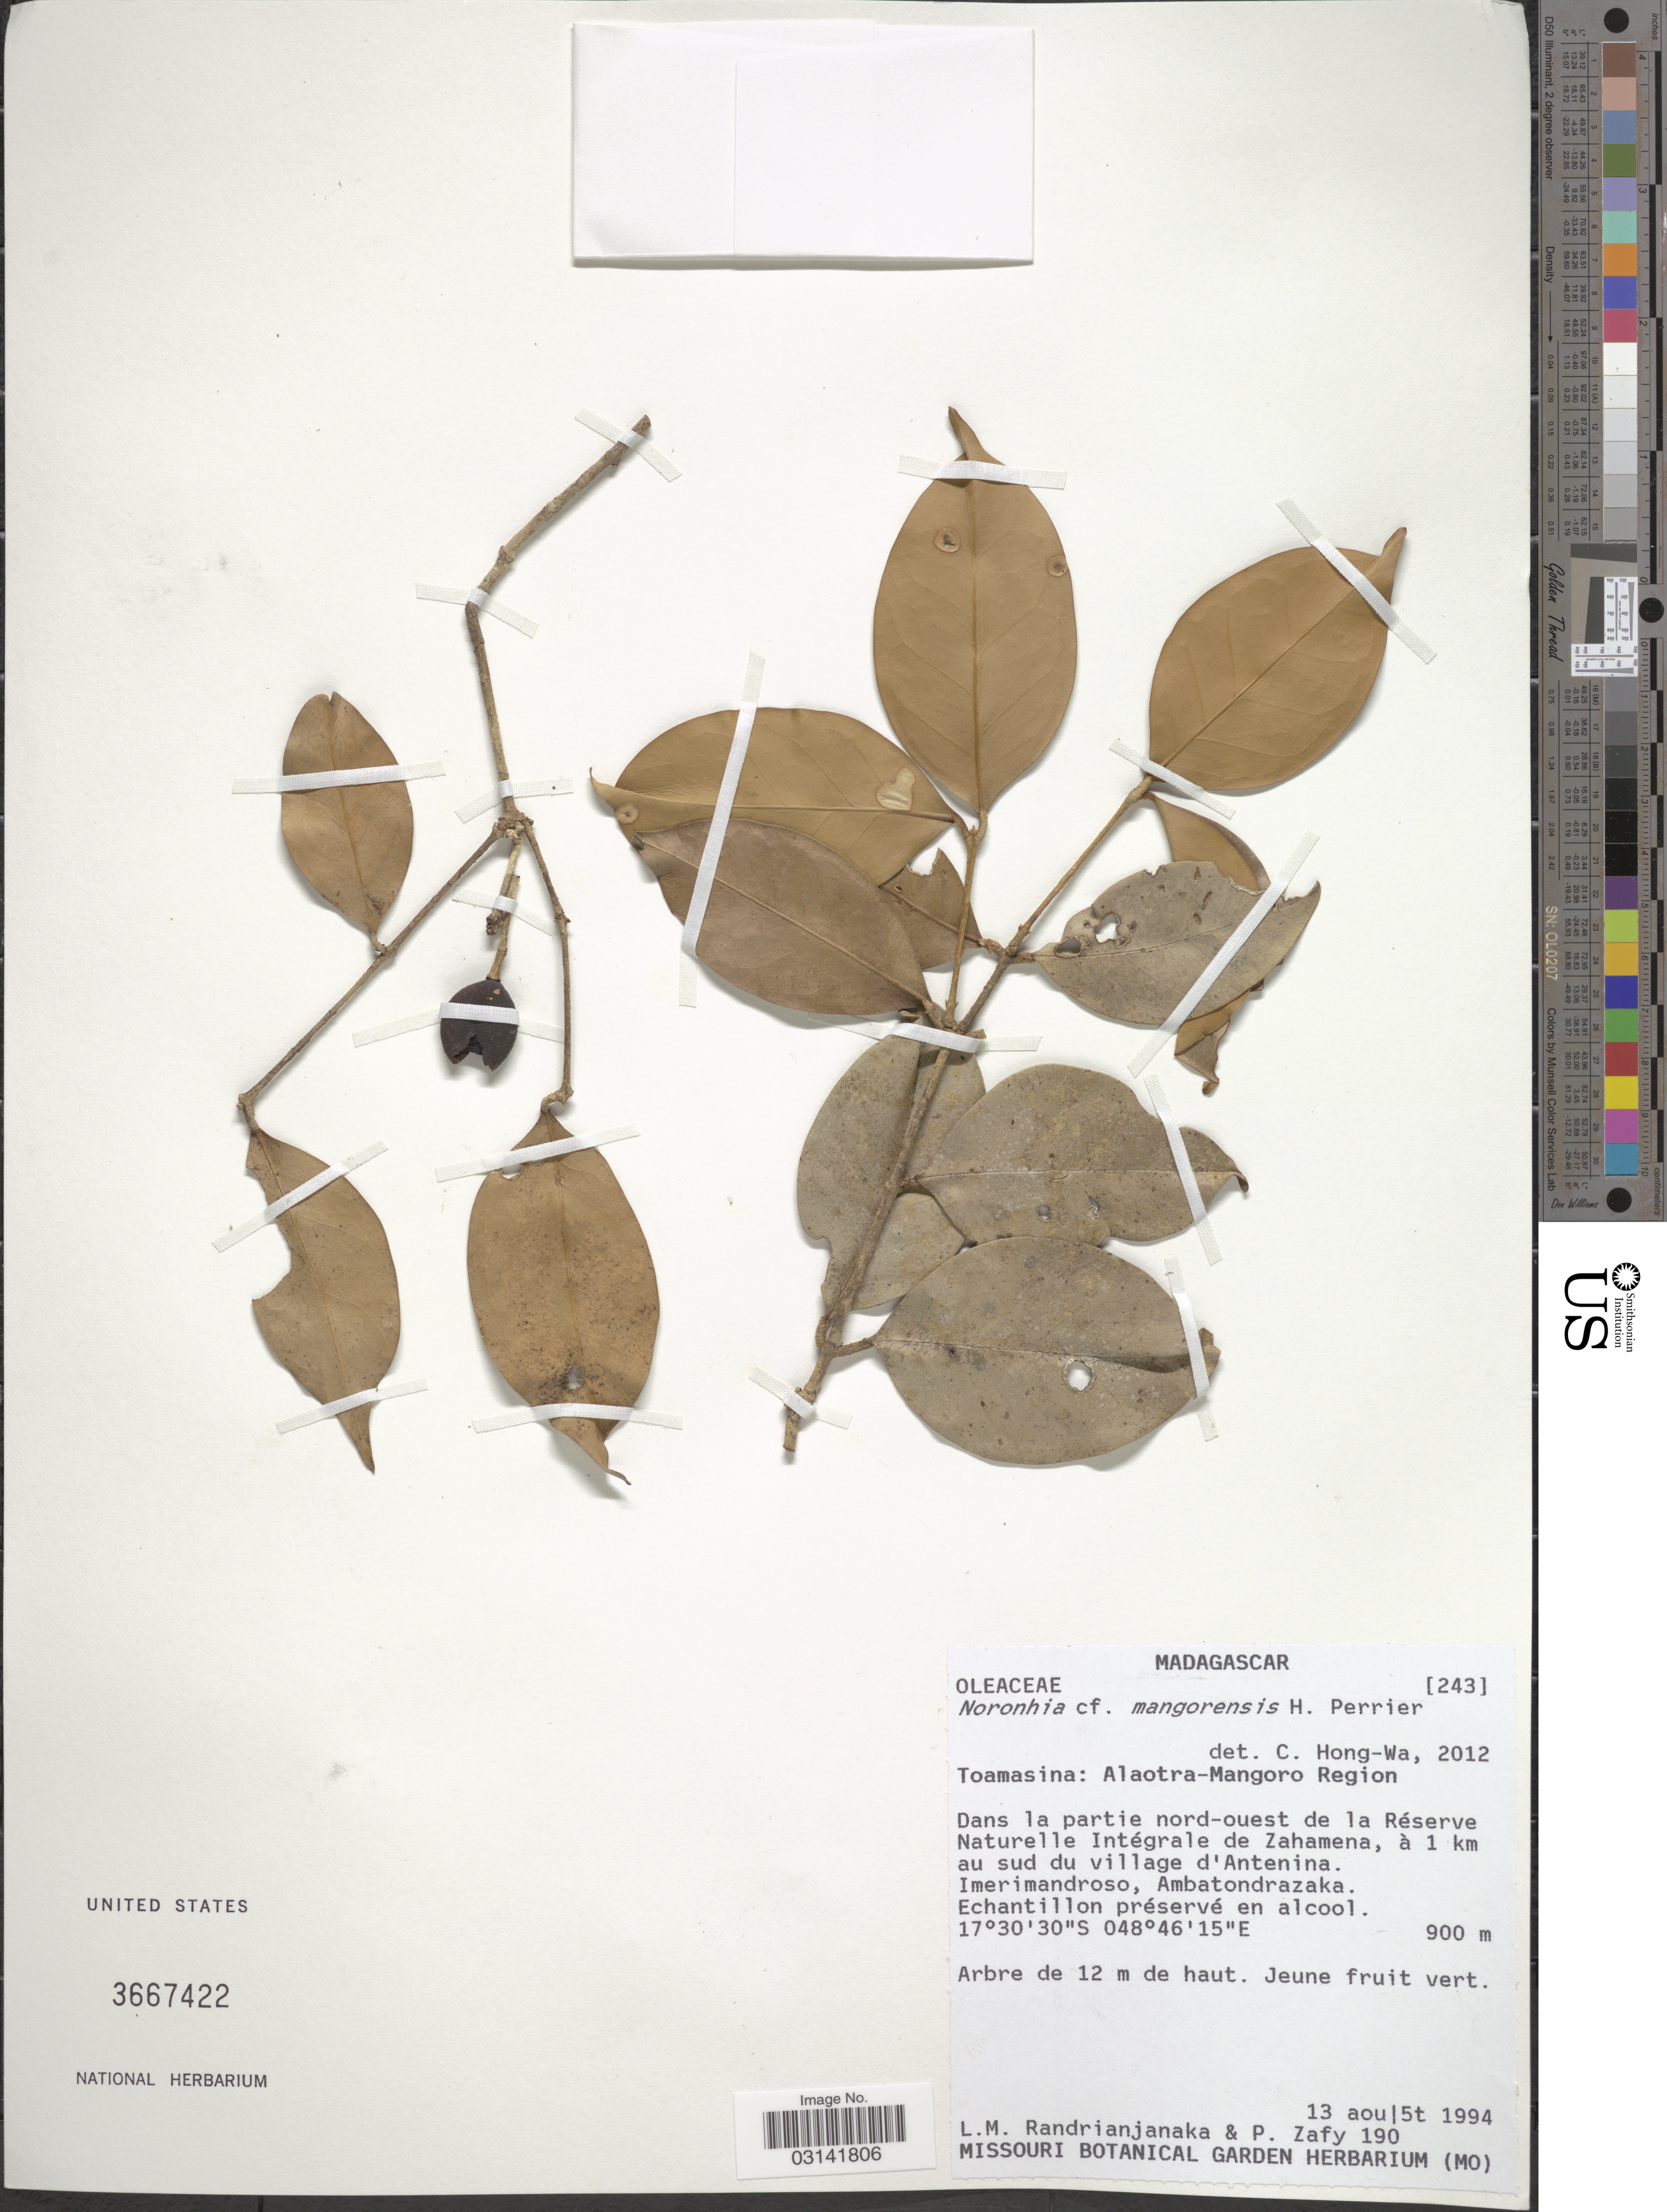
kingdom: Plantae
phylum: Tracheophyta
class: Magnoliopsida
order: Lamiales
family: Oleaceae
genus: Noronhia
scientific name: Noronhia mangorensis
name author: H. Perrier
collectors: L. Randrianjanaka & P. Zafy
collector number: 190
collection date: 1994-08-13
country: Madagascar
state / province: Alaotra Mangoro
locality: Alaotra-Mangoro Region, Dans la partie nord-ouest de la Réserve Naturelle Intégrale de Zahamena, à 1 km au sud du village d'Antenina. Imerimandroso, Ambatondrazaka.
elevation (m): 900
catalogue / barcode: US 3667422